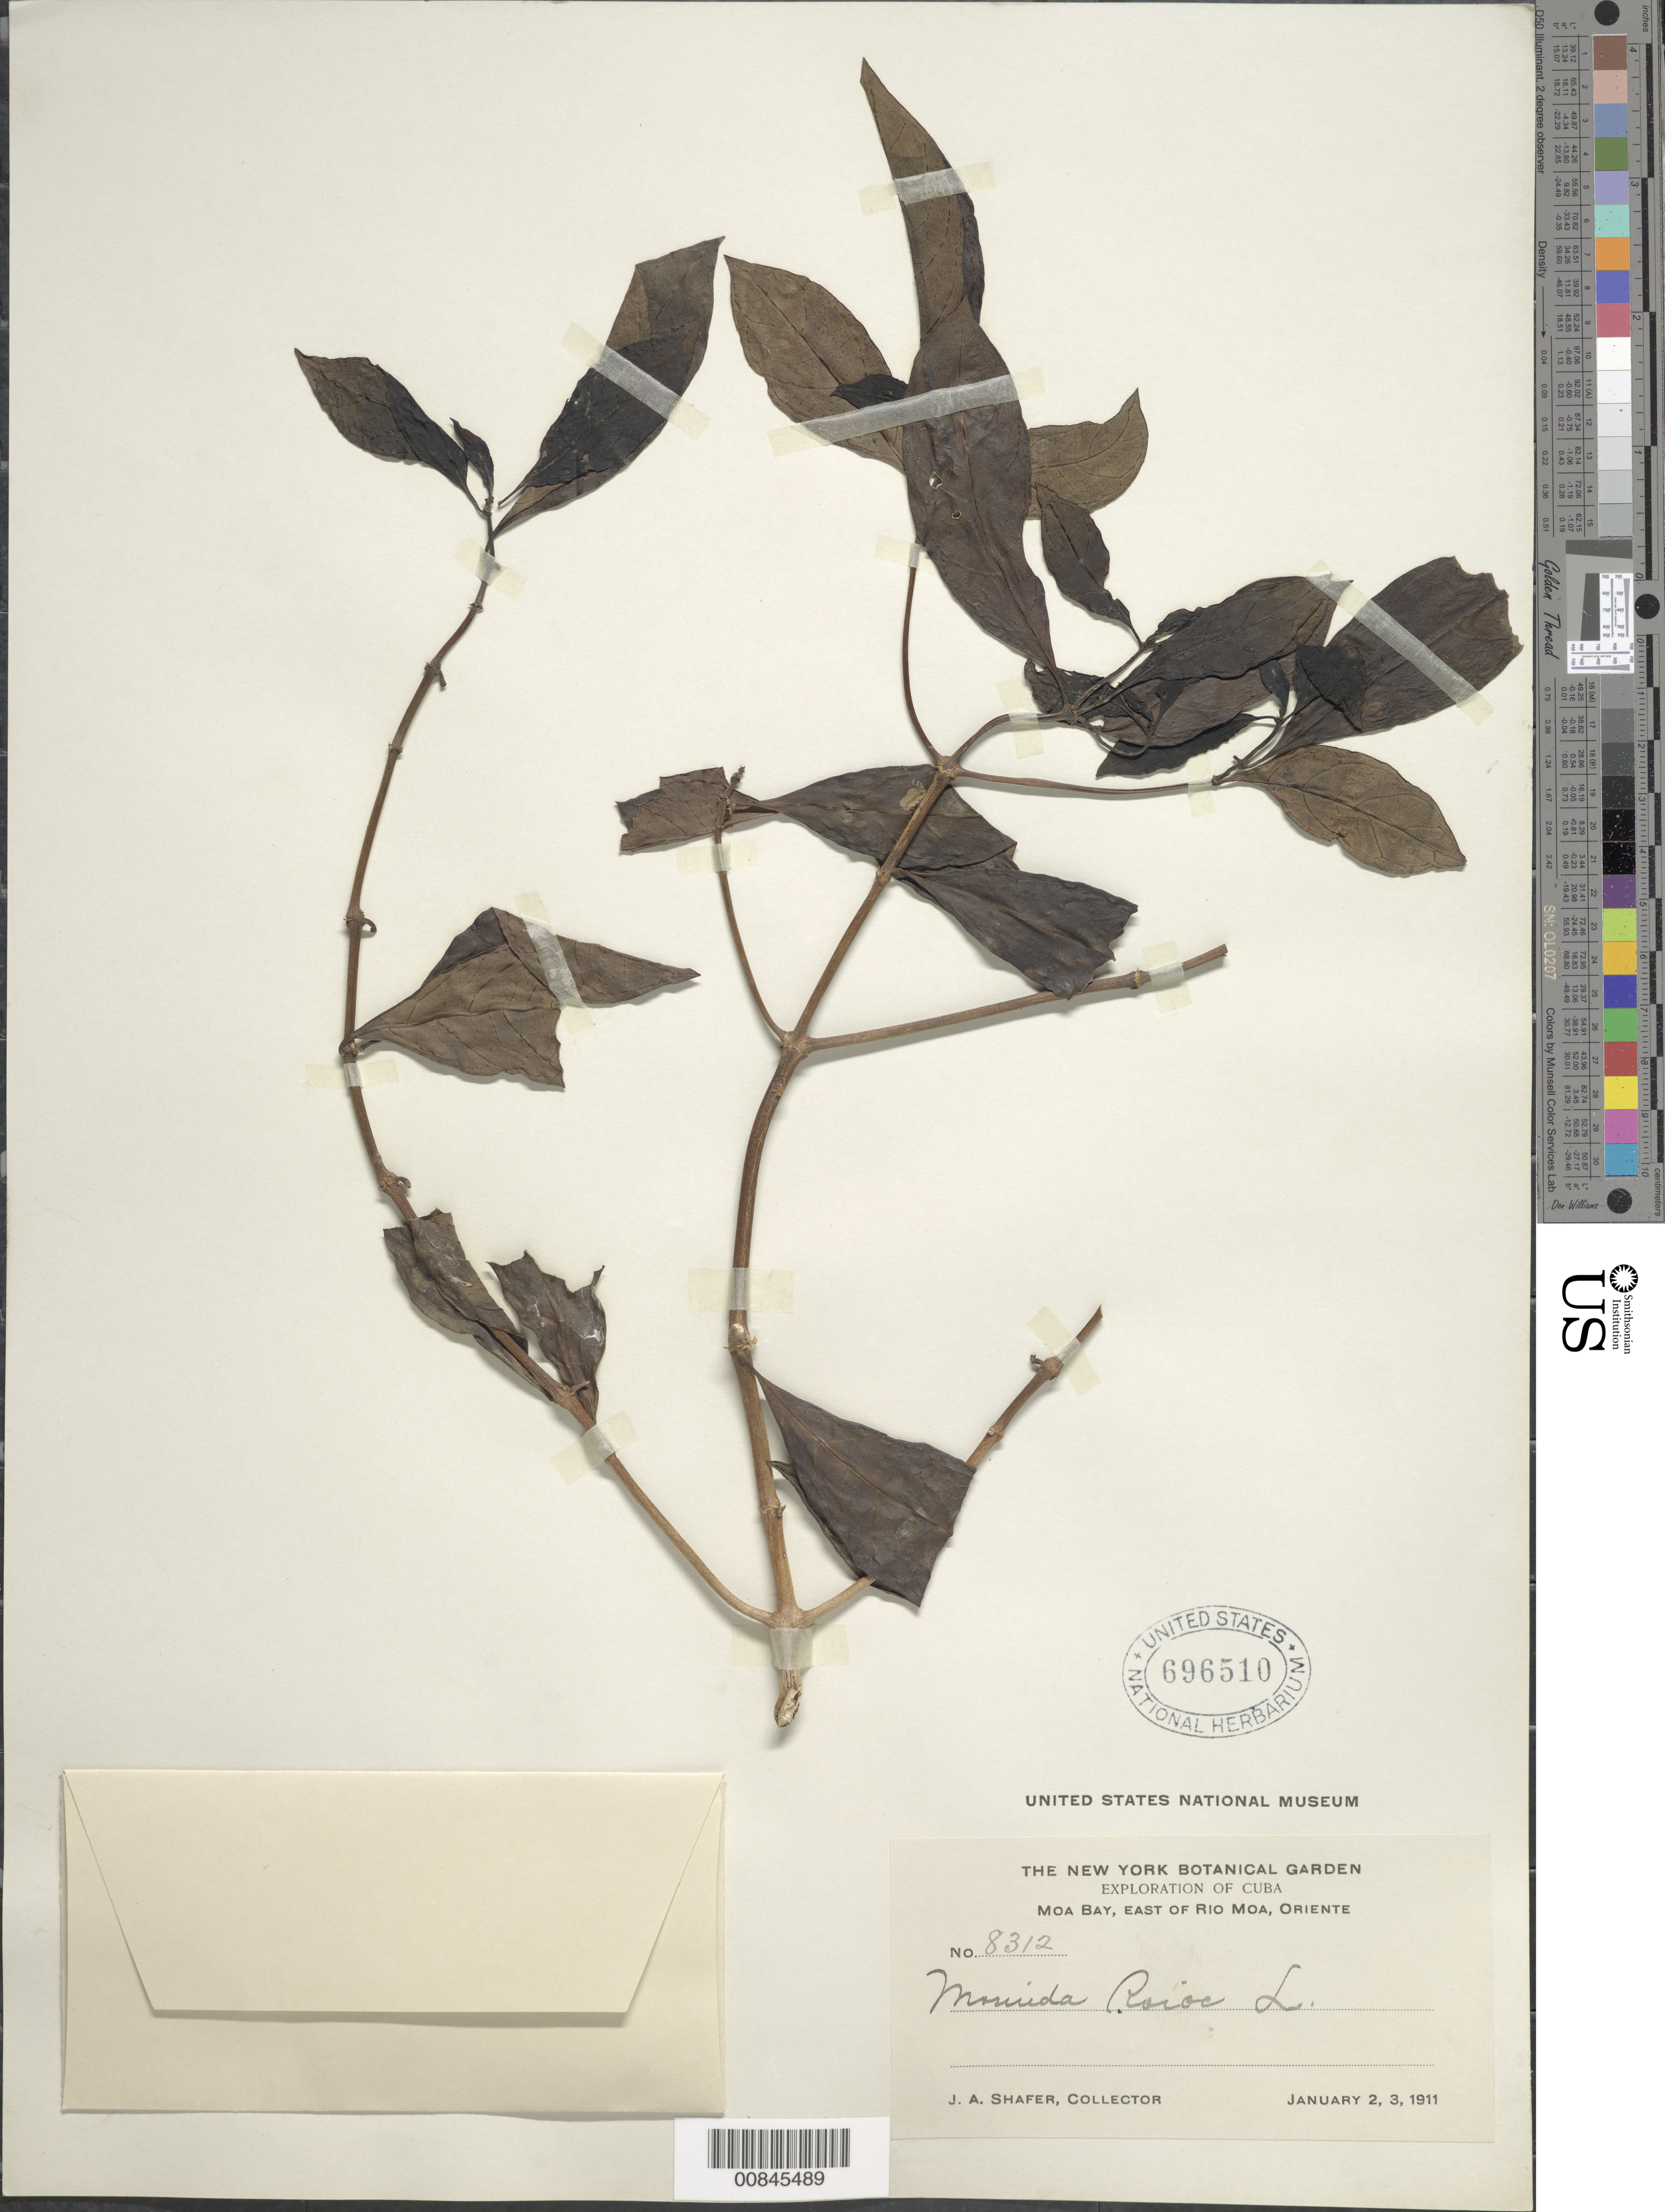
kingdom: Plantae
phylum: Tracheophyta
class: Magnoliopsida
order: Gentianales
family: Rubiaceae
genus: Morinda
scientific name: Morinda royoc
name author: L.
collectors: J. A. Shafer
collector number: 8312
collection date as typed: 02 Jan 1911 to 03 Jan 1911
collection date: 1911-01-02/1911-01-03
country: Cuba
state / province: Oriente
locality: Moa Bay, east of Rio Moa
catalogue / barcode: US 696510